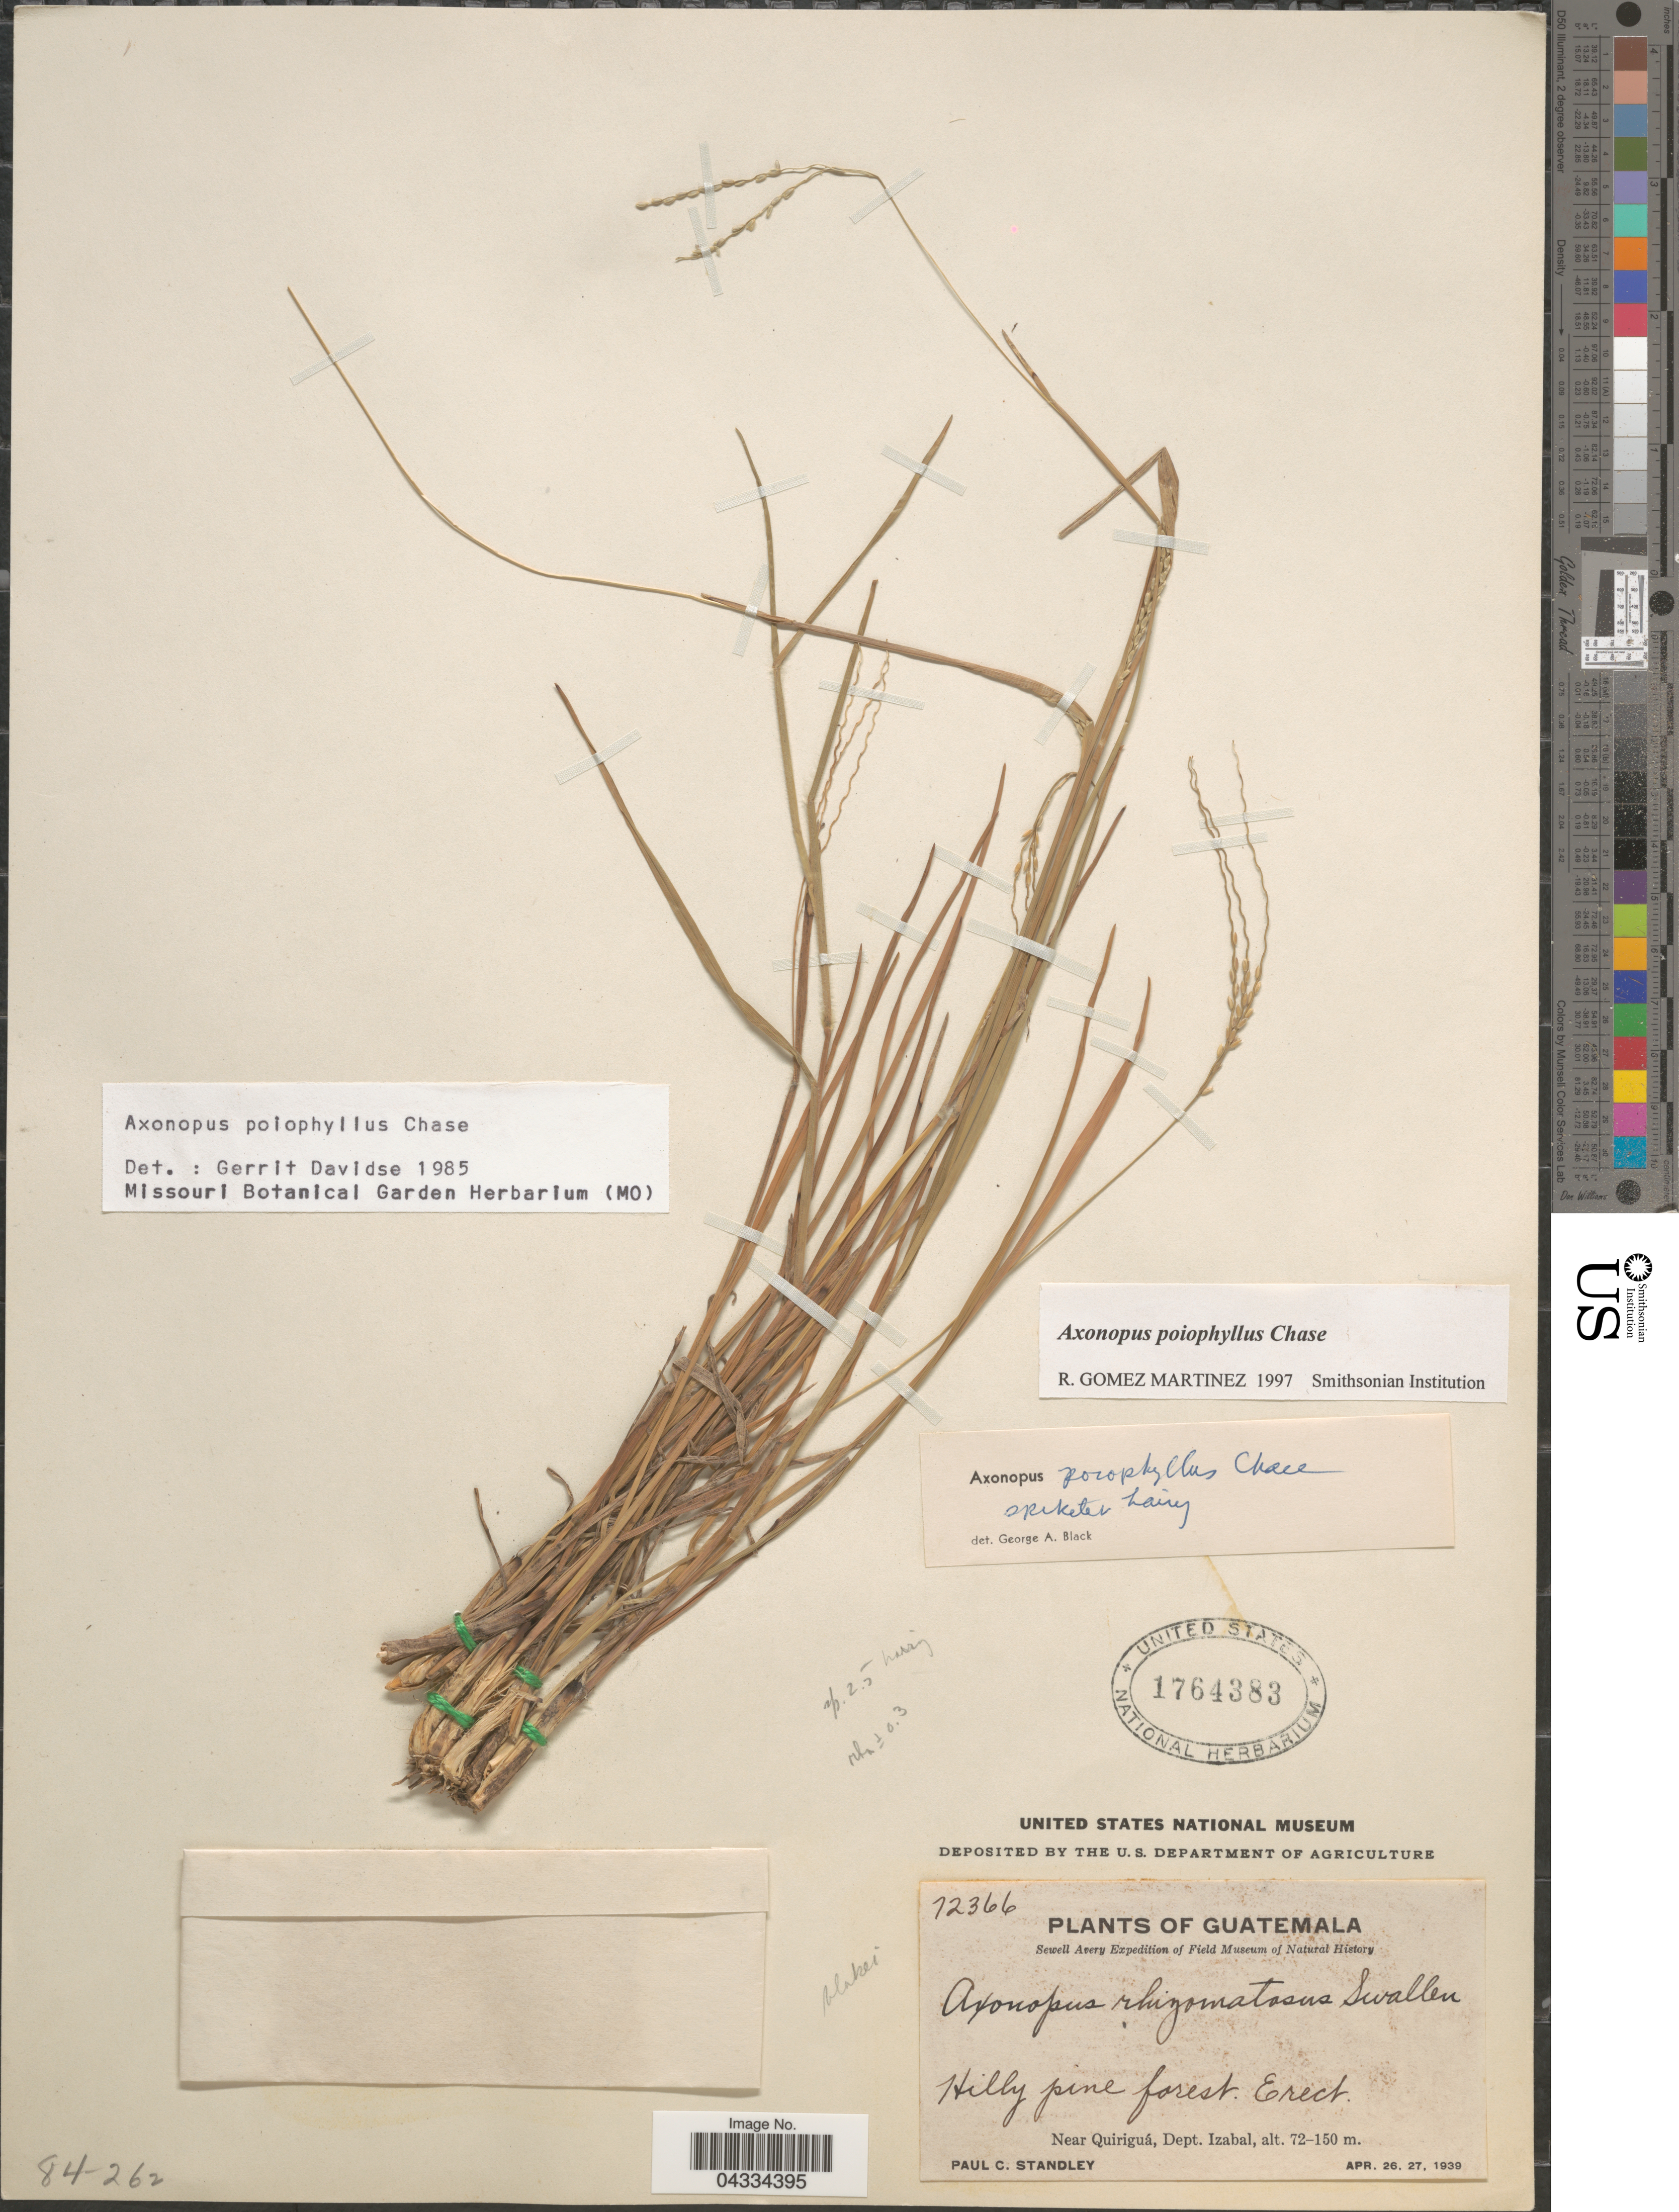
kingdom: Plantae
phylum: Tracheophyta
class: Liliopsida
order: Poales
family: Poaceae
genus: Axonopus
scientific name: Axonopus poiophyllus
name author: Chase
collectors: P. C. Standley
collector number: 72366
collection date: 1939-04-26/1939-04-27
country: Guatemala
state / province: Izabal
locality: Sewell Avery Expedition. Near Quiriguá, Dept. Izabal.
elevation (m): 72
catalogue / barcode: US 1764383